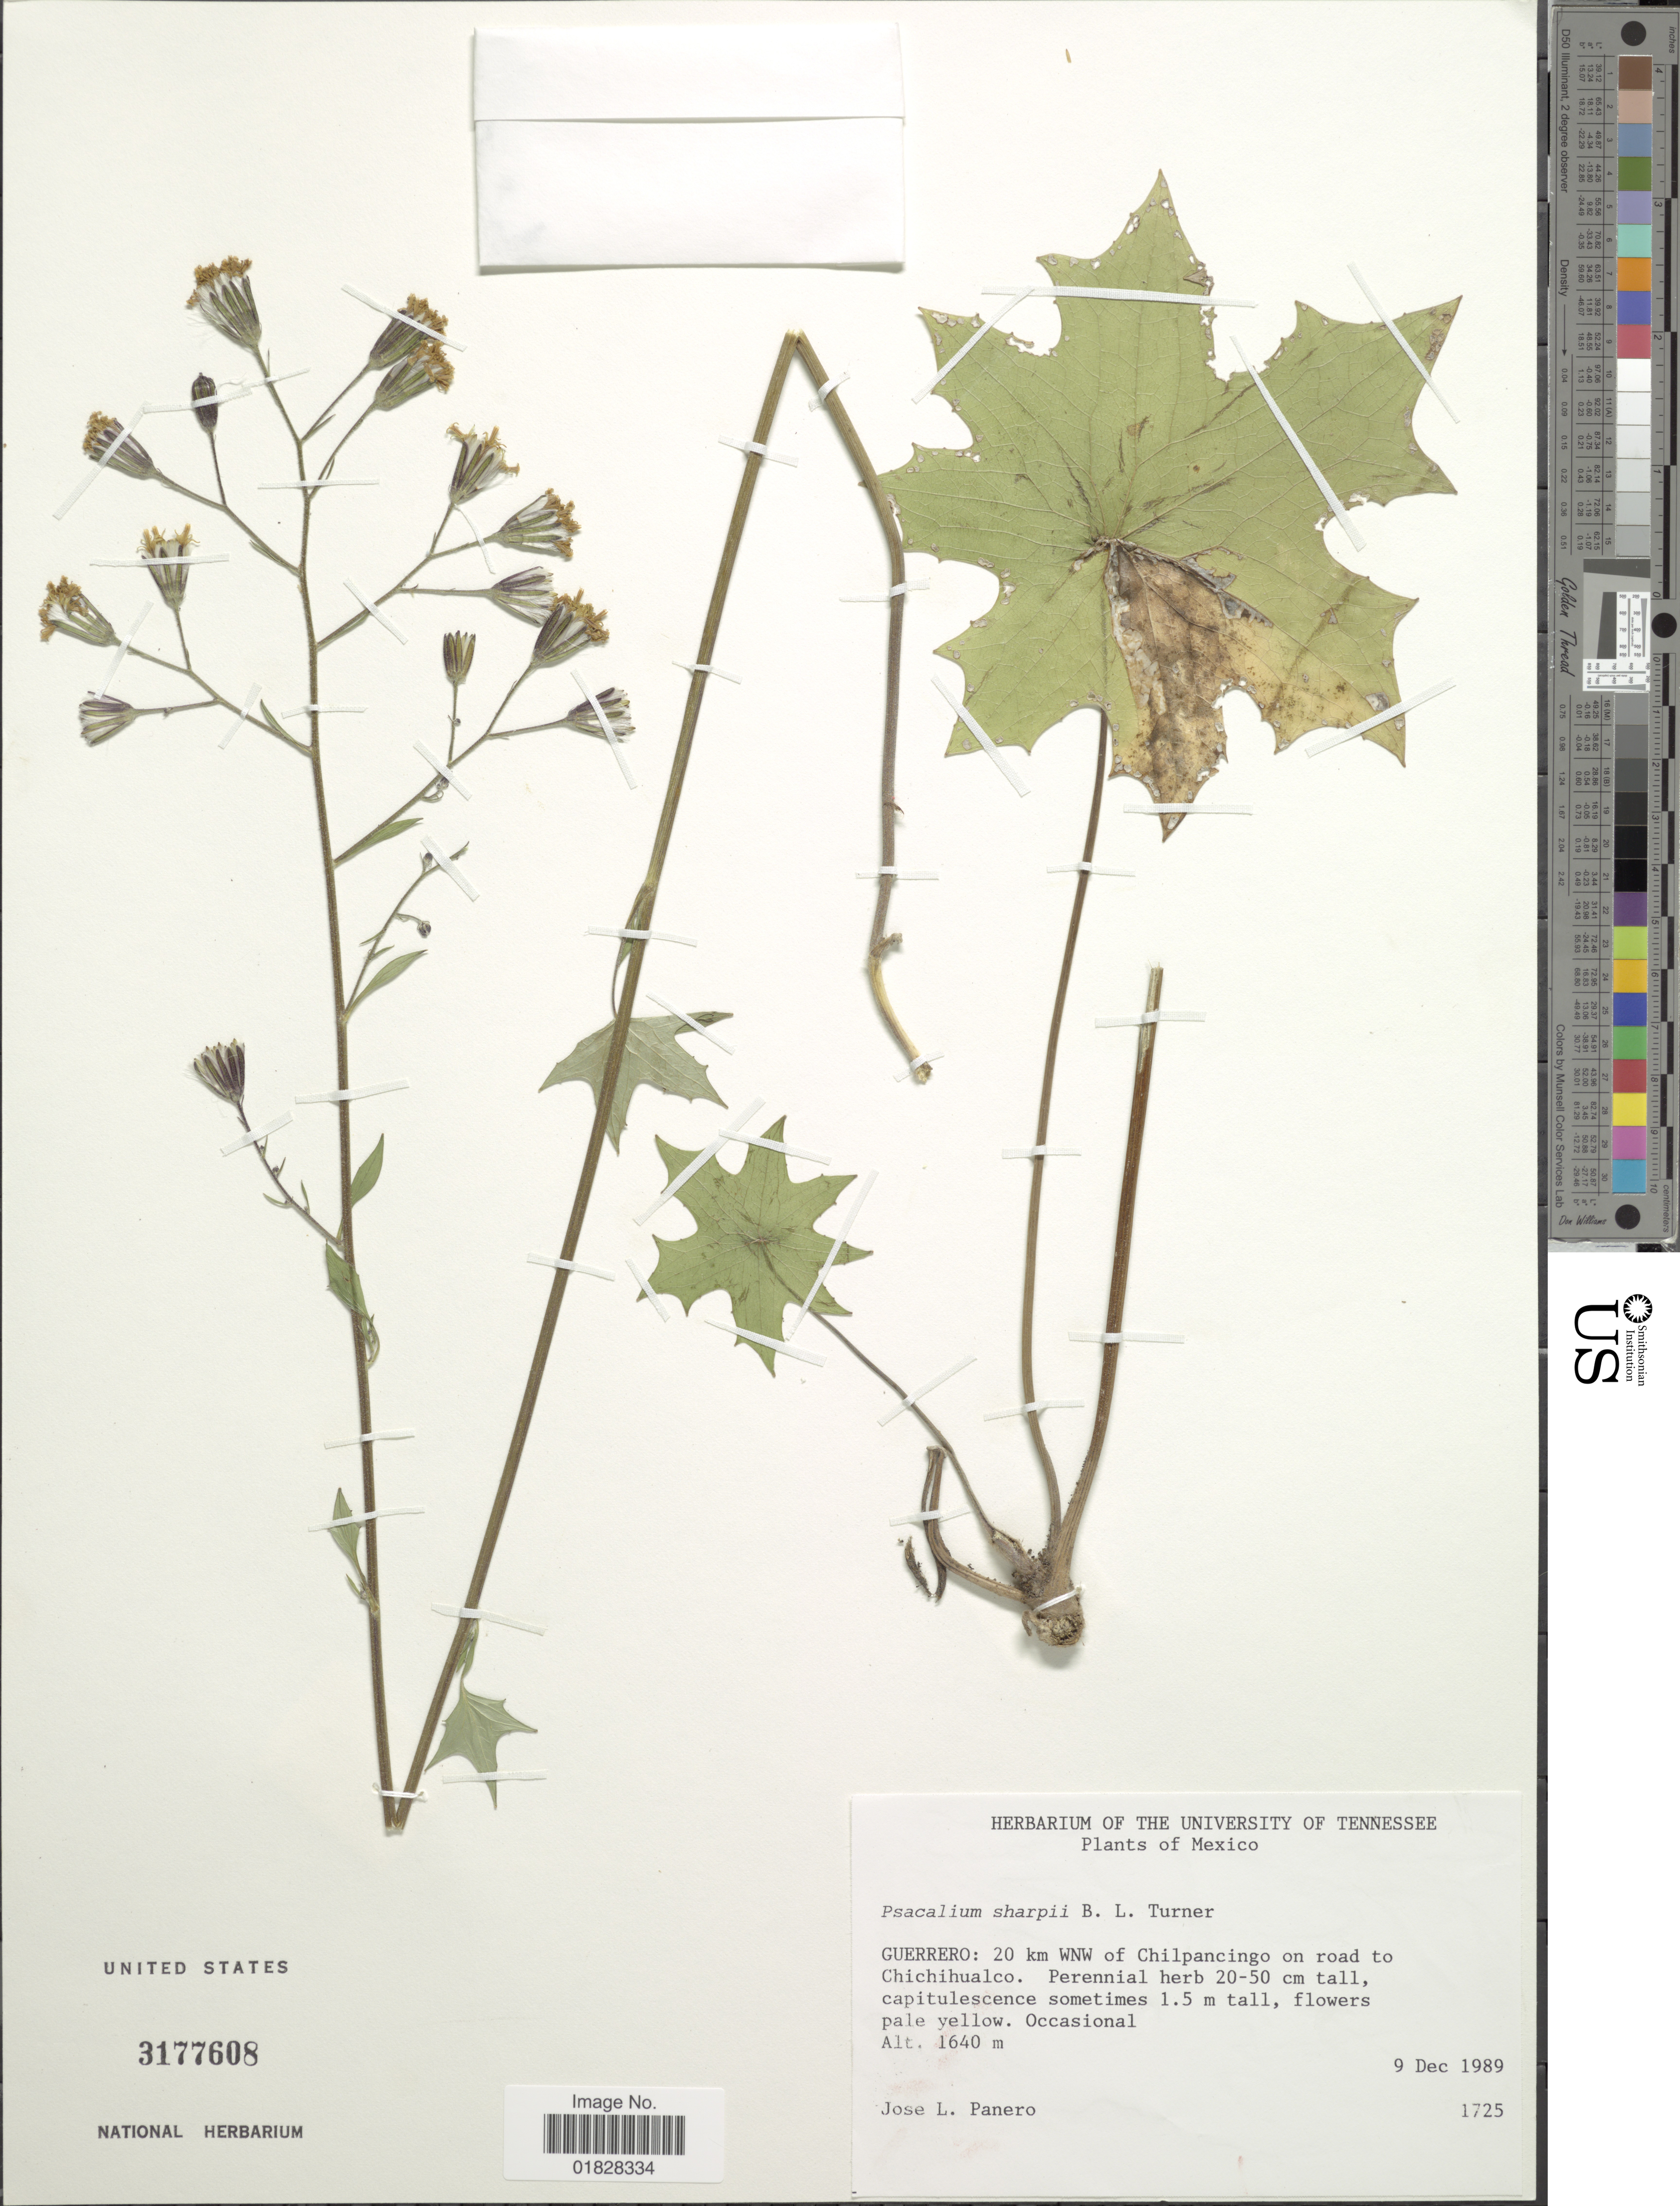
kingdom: Plantae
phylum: Tracheophyta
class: Magnoliopsida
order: Asterales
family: Asteraceae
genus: Psacalium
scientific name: Psacalium sharpii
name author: B.L. Turner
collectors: J. L. Panero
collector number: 1725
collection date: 1989-12-09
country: Mexico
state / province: Guerrero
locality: Guerrero: 20 km WNW of Chilpancingo on road to Chichihualco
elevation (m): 1640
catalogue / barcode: US 3177608